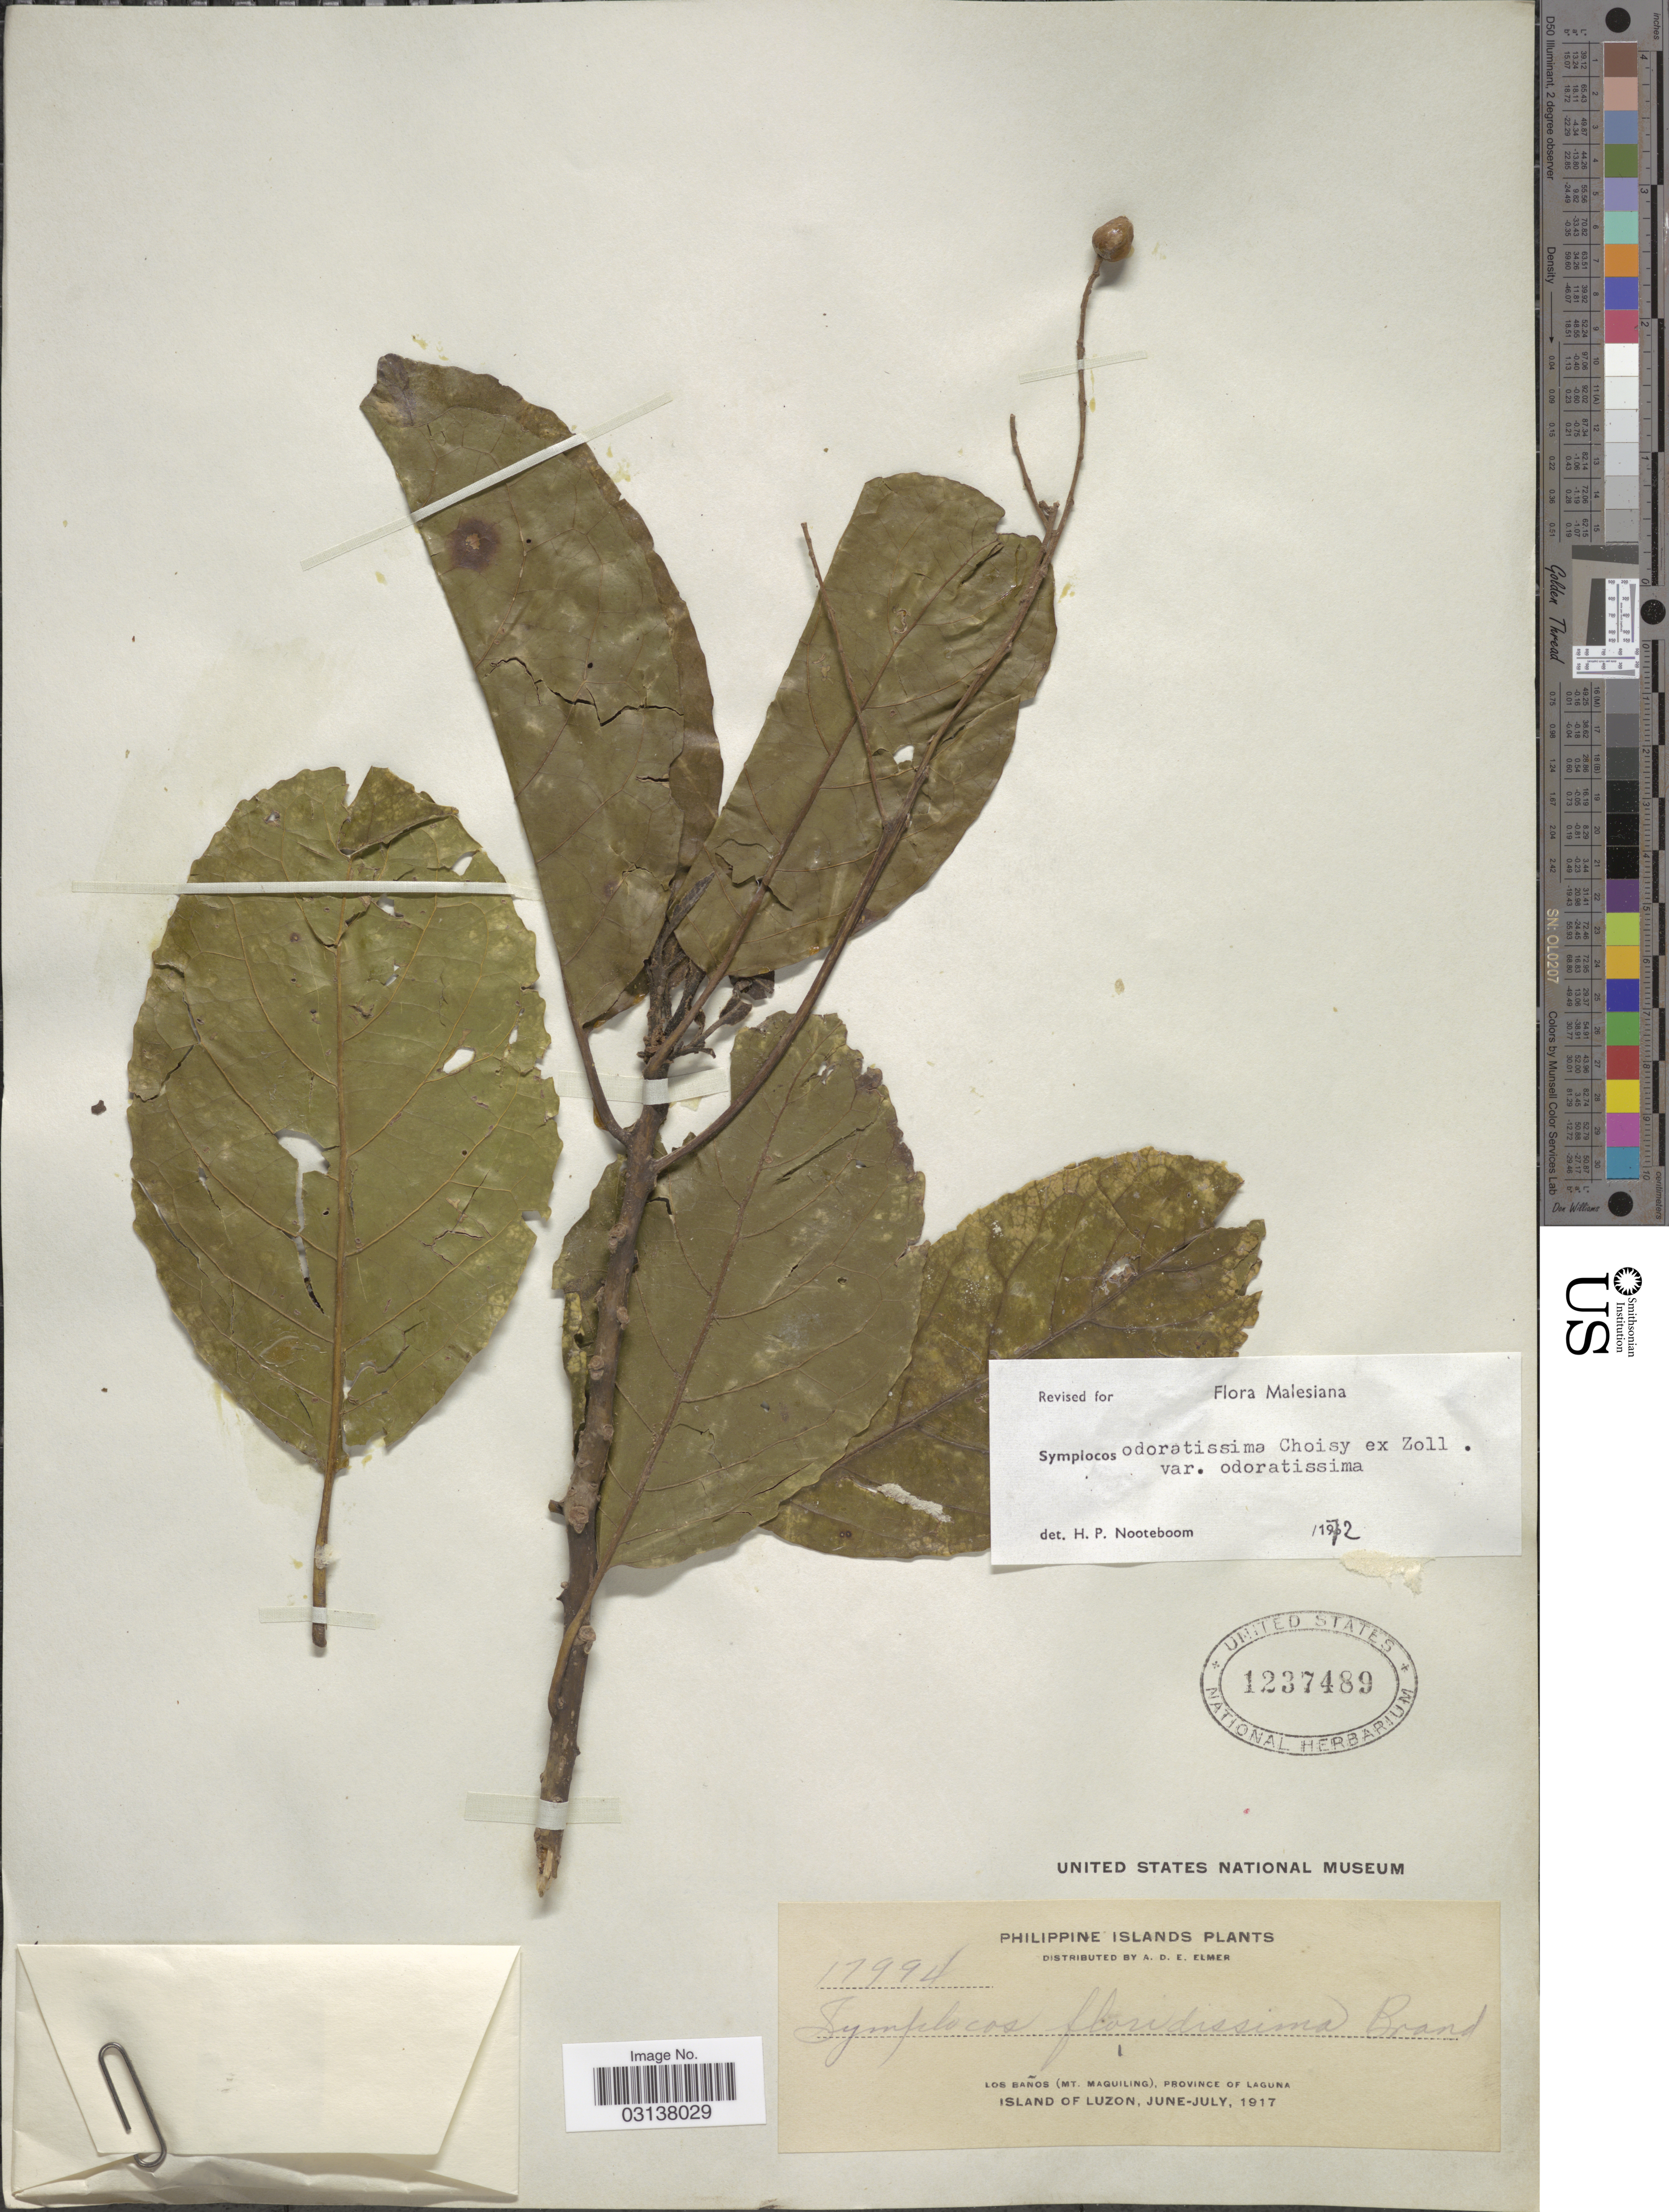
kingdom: Plantae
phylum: Tracheophyta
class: Magnoliopsida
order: Ericales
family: Symplocaceae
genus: Symplocos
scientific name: Symplocos odoratissima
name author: (Blume) Choisy ex Zoll.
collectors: A. D. E. Elmer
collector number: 17994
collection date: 1917-06/1917-07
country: Philippines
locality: Philippine Islands. Los Baños (Mt. Maquiling), Province of Laguna. Island of Luzon.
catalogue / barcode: US 1237489